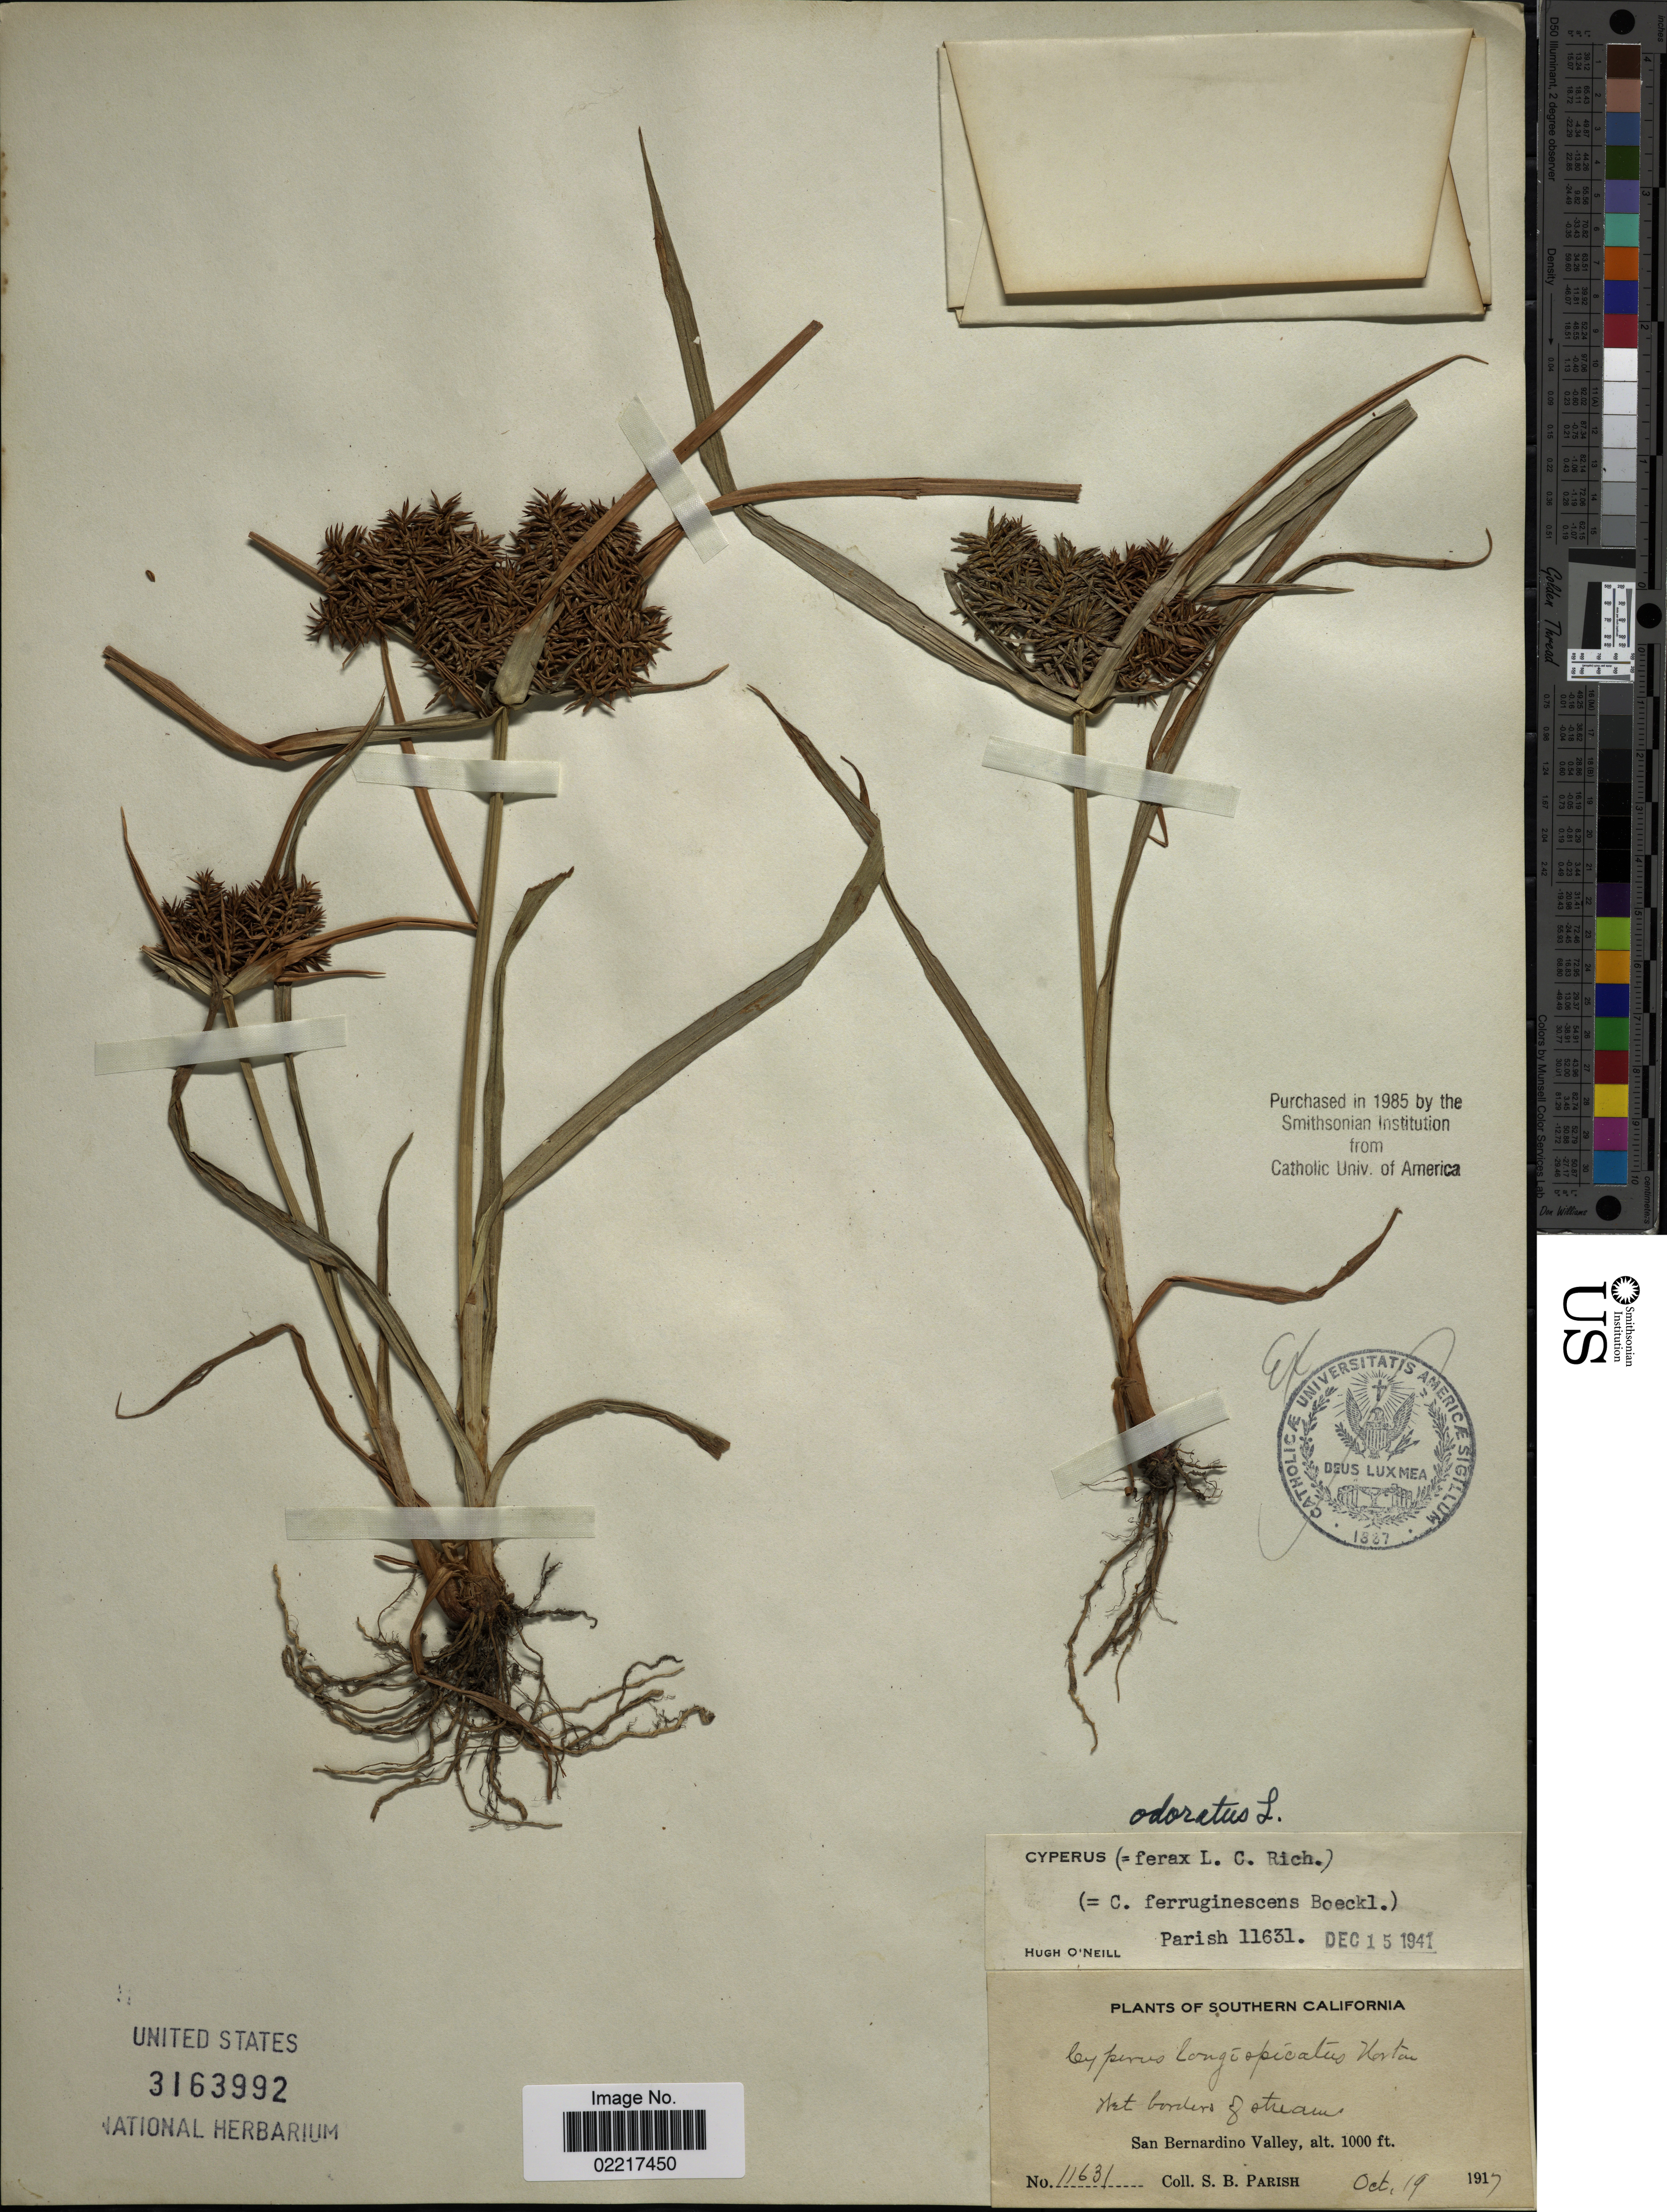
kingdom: Plantae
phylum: Tracheophyta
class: Liliopsida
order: Poales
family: Cyperaceae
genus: Cyperus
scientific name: Cyperus odoratus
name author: L.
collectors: S. B. Parish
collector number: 11631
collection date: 1917-10-19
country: United States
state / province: California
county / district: San Bernardino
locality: Southern California, Wet borders of stream, San Bernardino Valley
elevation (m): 305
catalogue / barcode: US 3163992